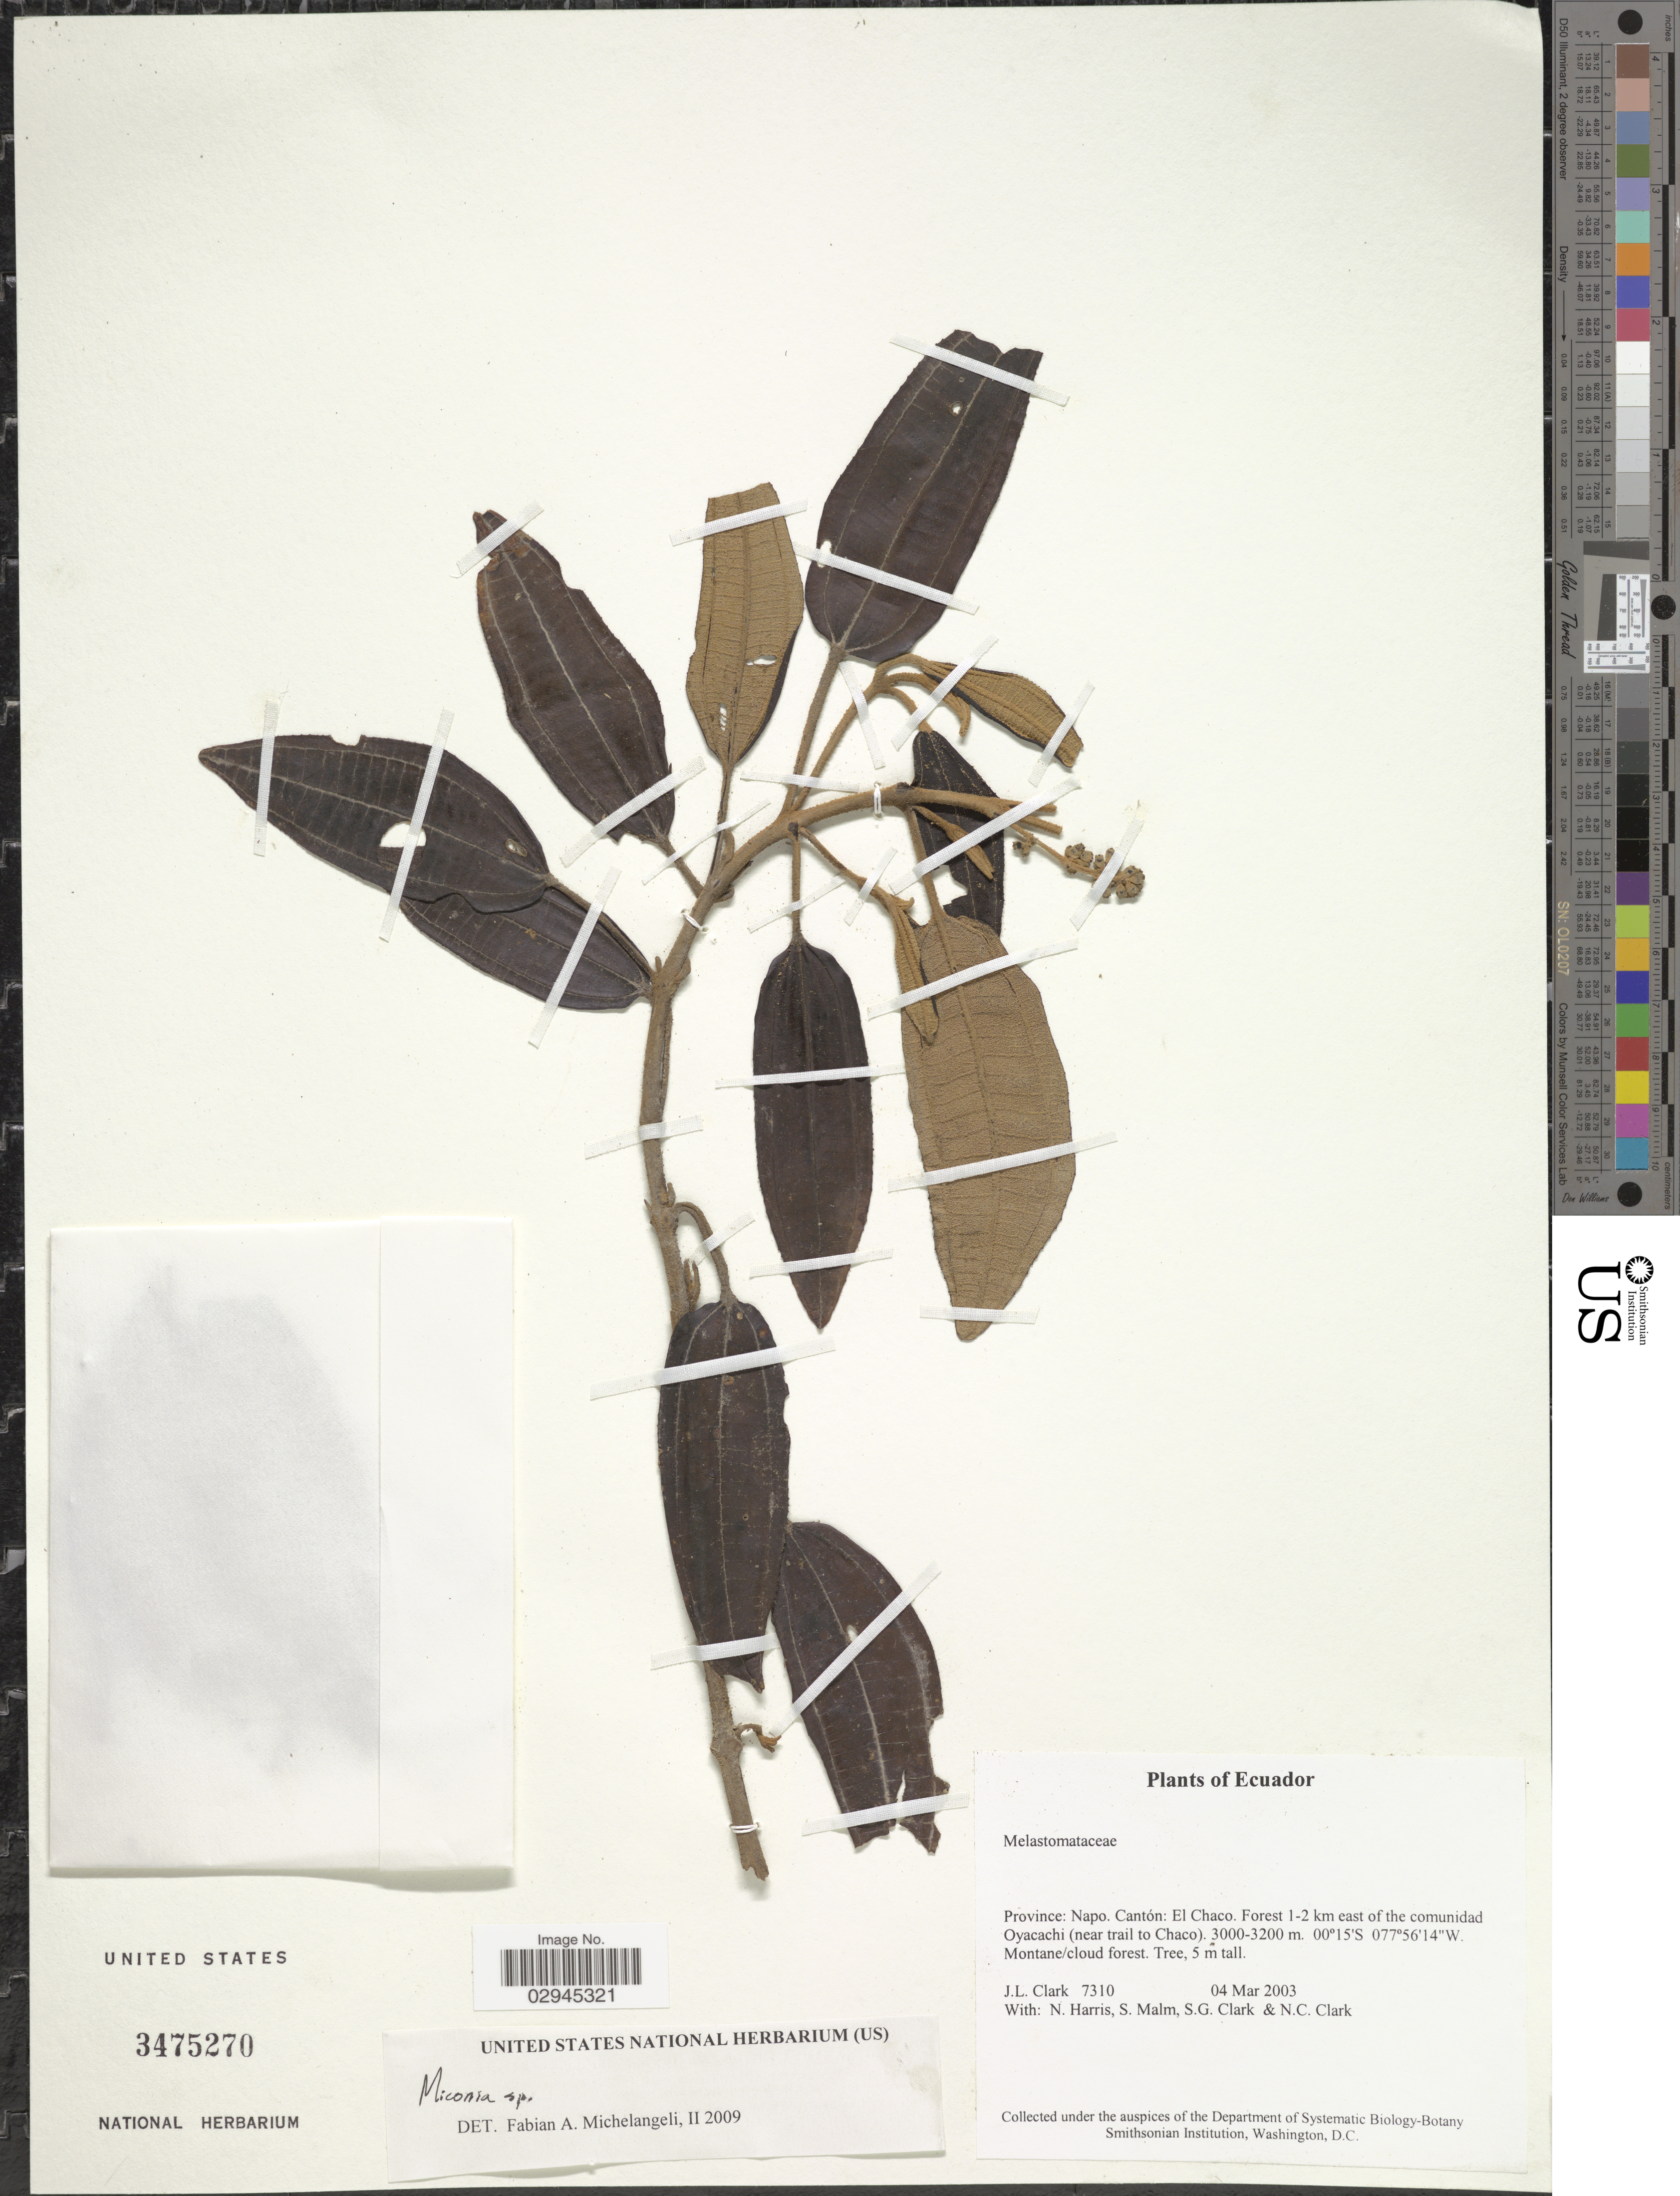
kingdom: Plantae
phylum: Tracheophyta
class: Magnoliopsida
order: Myrtales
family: Melastomataceae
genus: Miconia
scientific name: Miconia sp.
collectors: J. L. Clark, N. Harris, S. Malm, S. G. Clark & N. C. Clark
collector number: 7310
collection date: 2003-03-04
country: Ecuador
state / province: Napo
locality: Cantón: El Chaco. Forest 1-2 km east of the comunidad. Oyacachi (near trail to Chaco).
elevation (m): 3000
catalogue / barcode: US 3475270